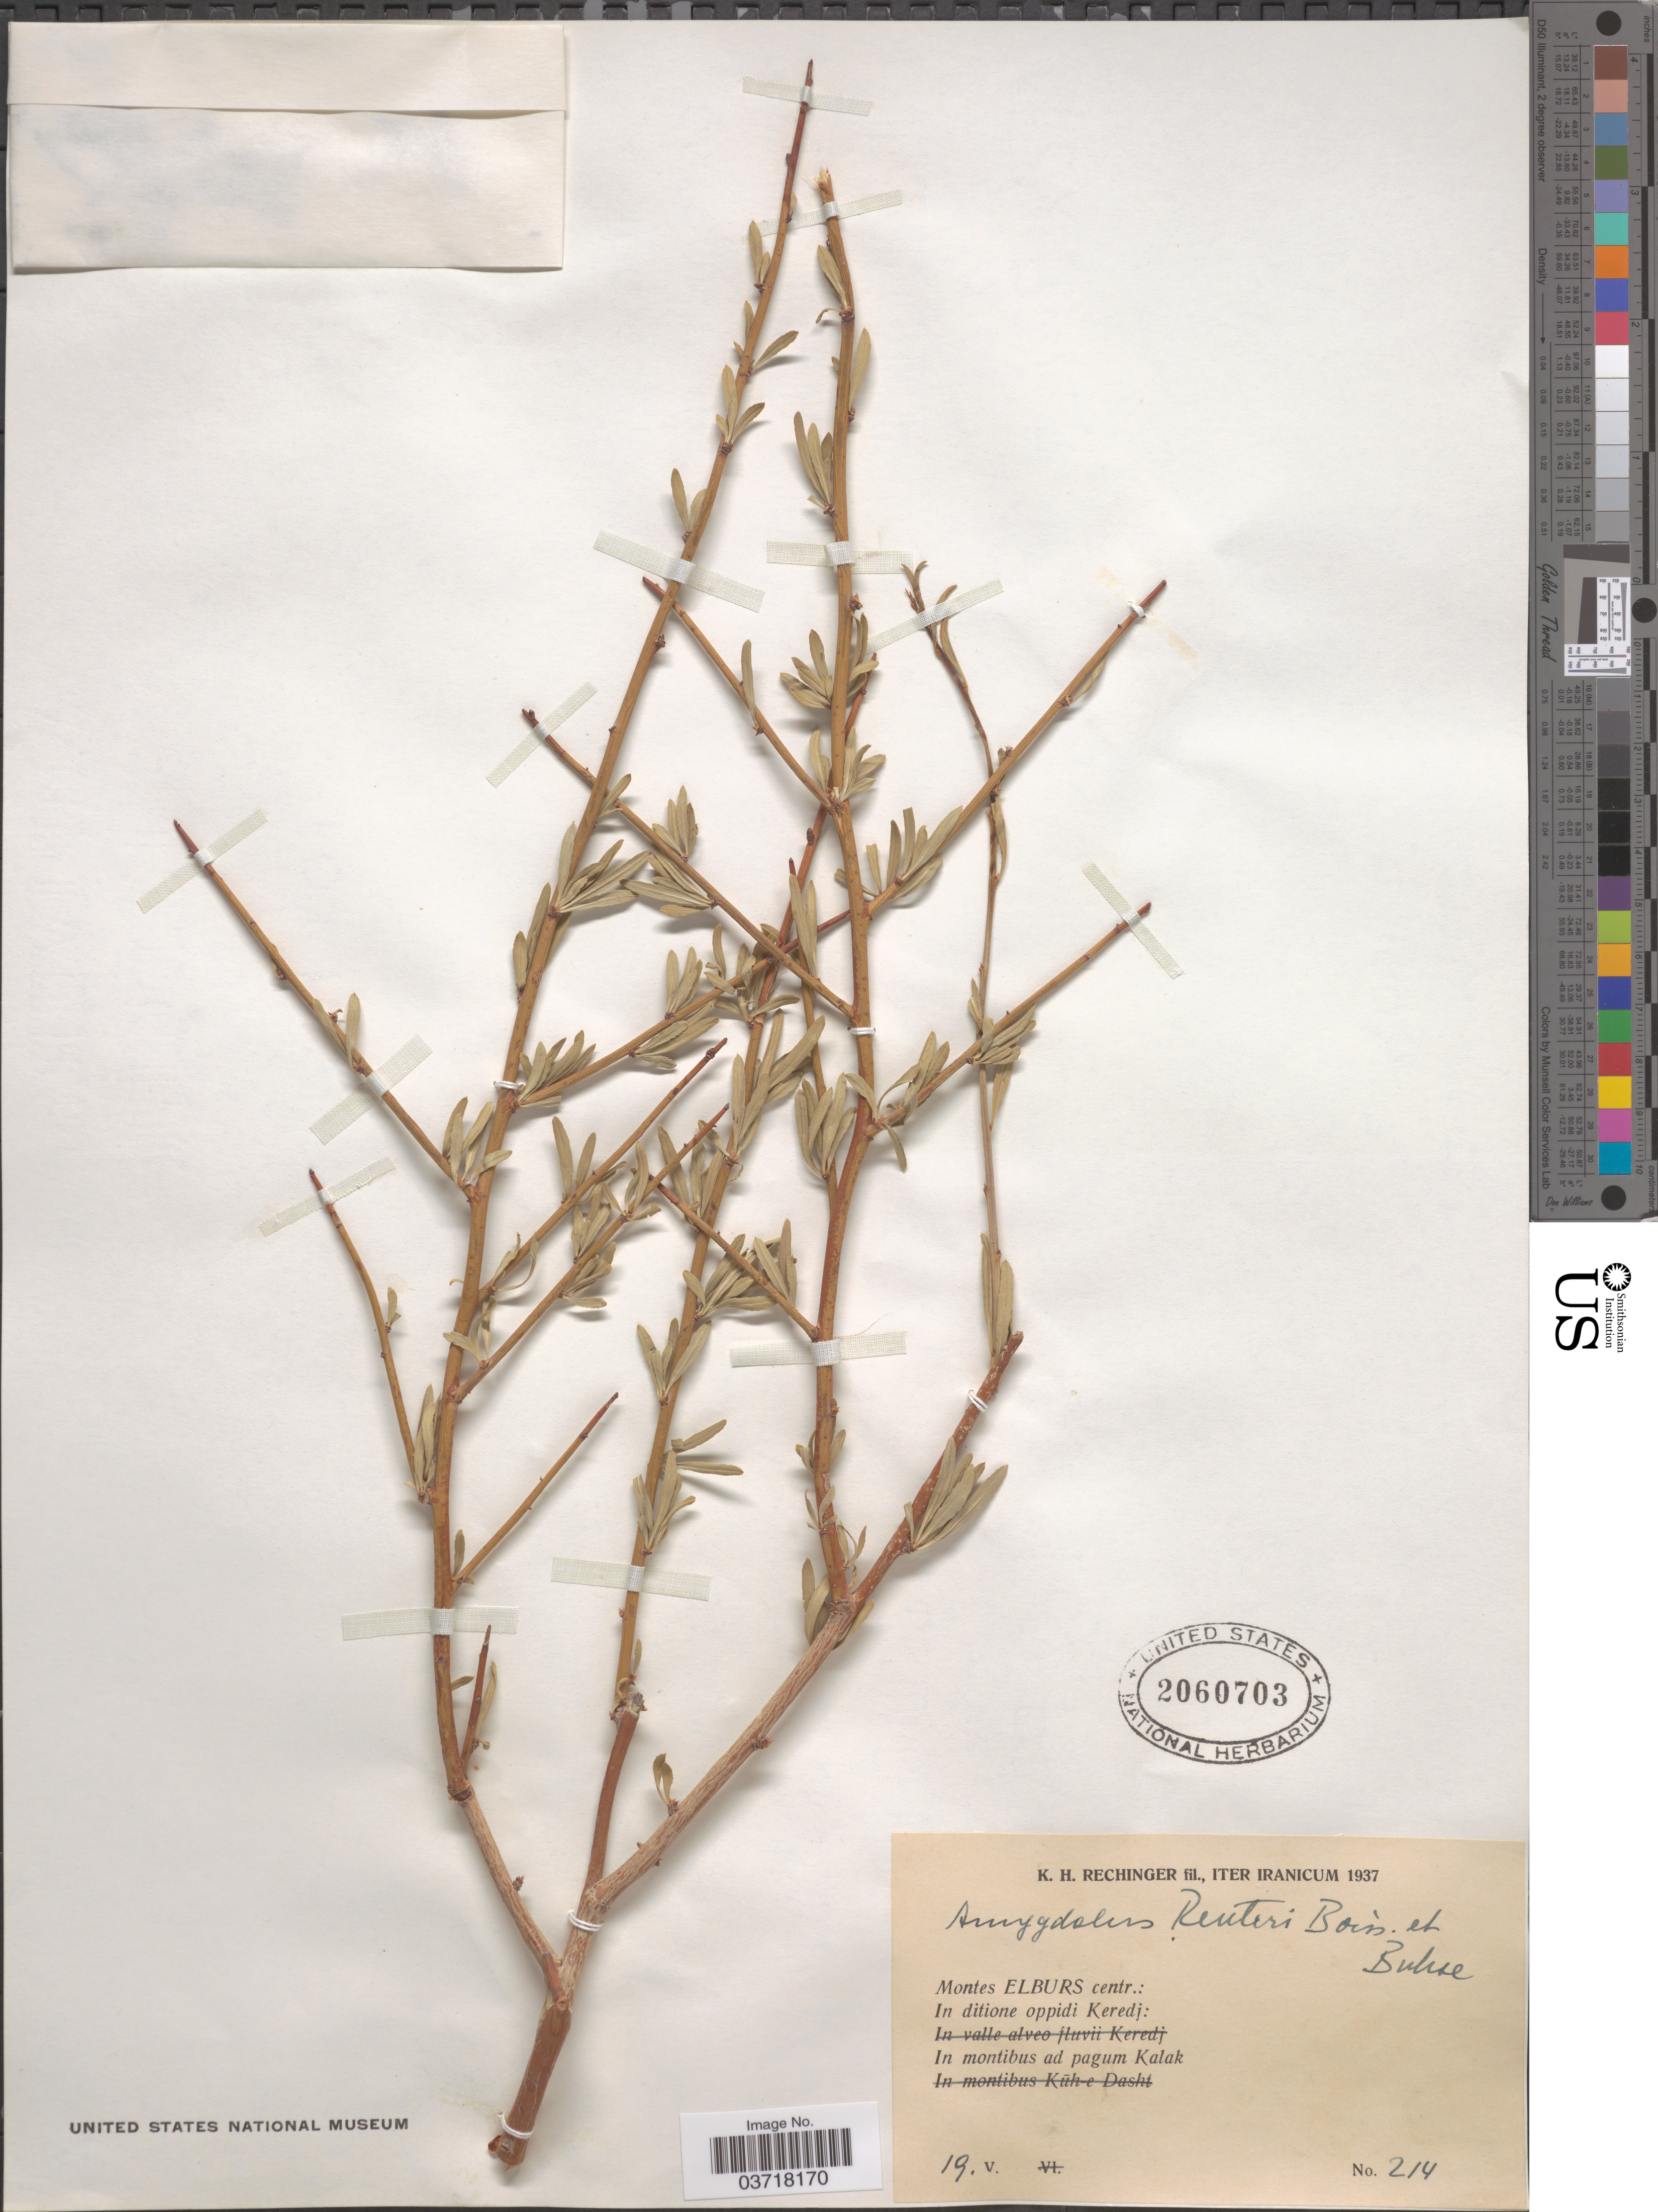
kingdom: Plantae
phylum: Tracheophyta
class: Magnoliopsida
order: Rosales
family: Rosaceae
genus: Prunus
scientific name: Prunus reuteri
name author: Boiss. & Buhse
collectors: K. H. Rechinger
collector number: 214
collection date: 1937-05-19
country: Iran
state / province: Alborz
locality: Montes Elburs centr.: In ditione oppidi Keredj: In montibus ad pagum Kalak.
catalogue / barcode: US 2060703